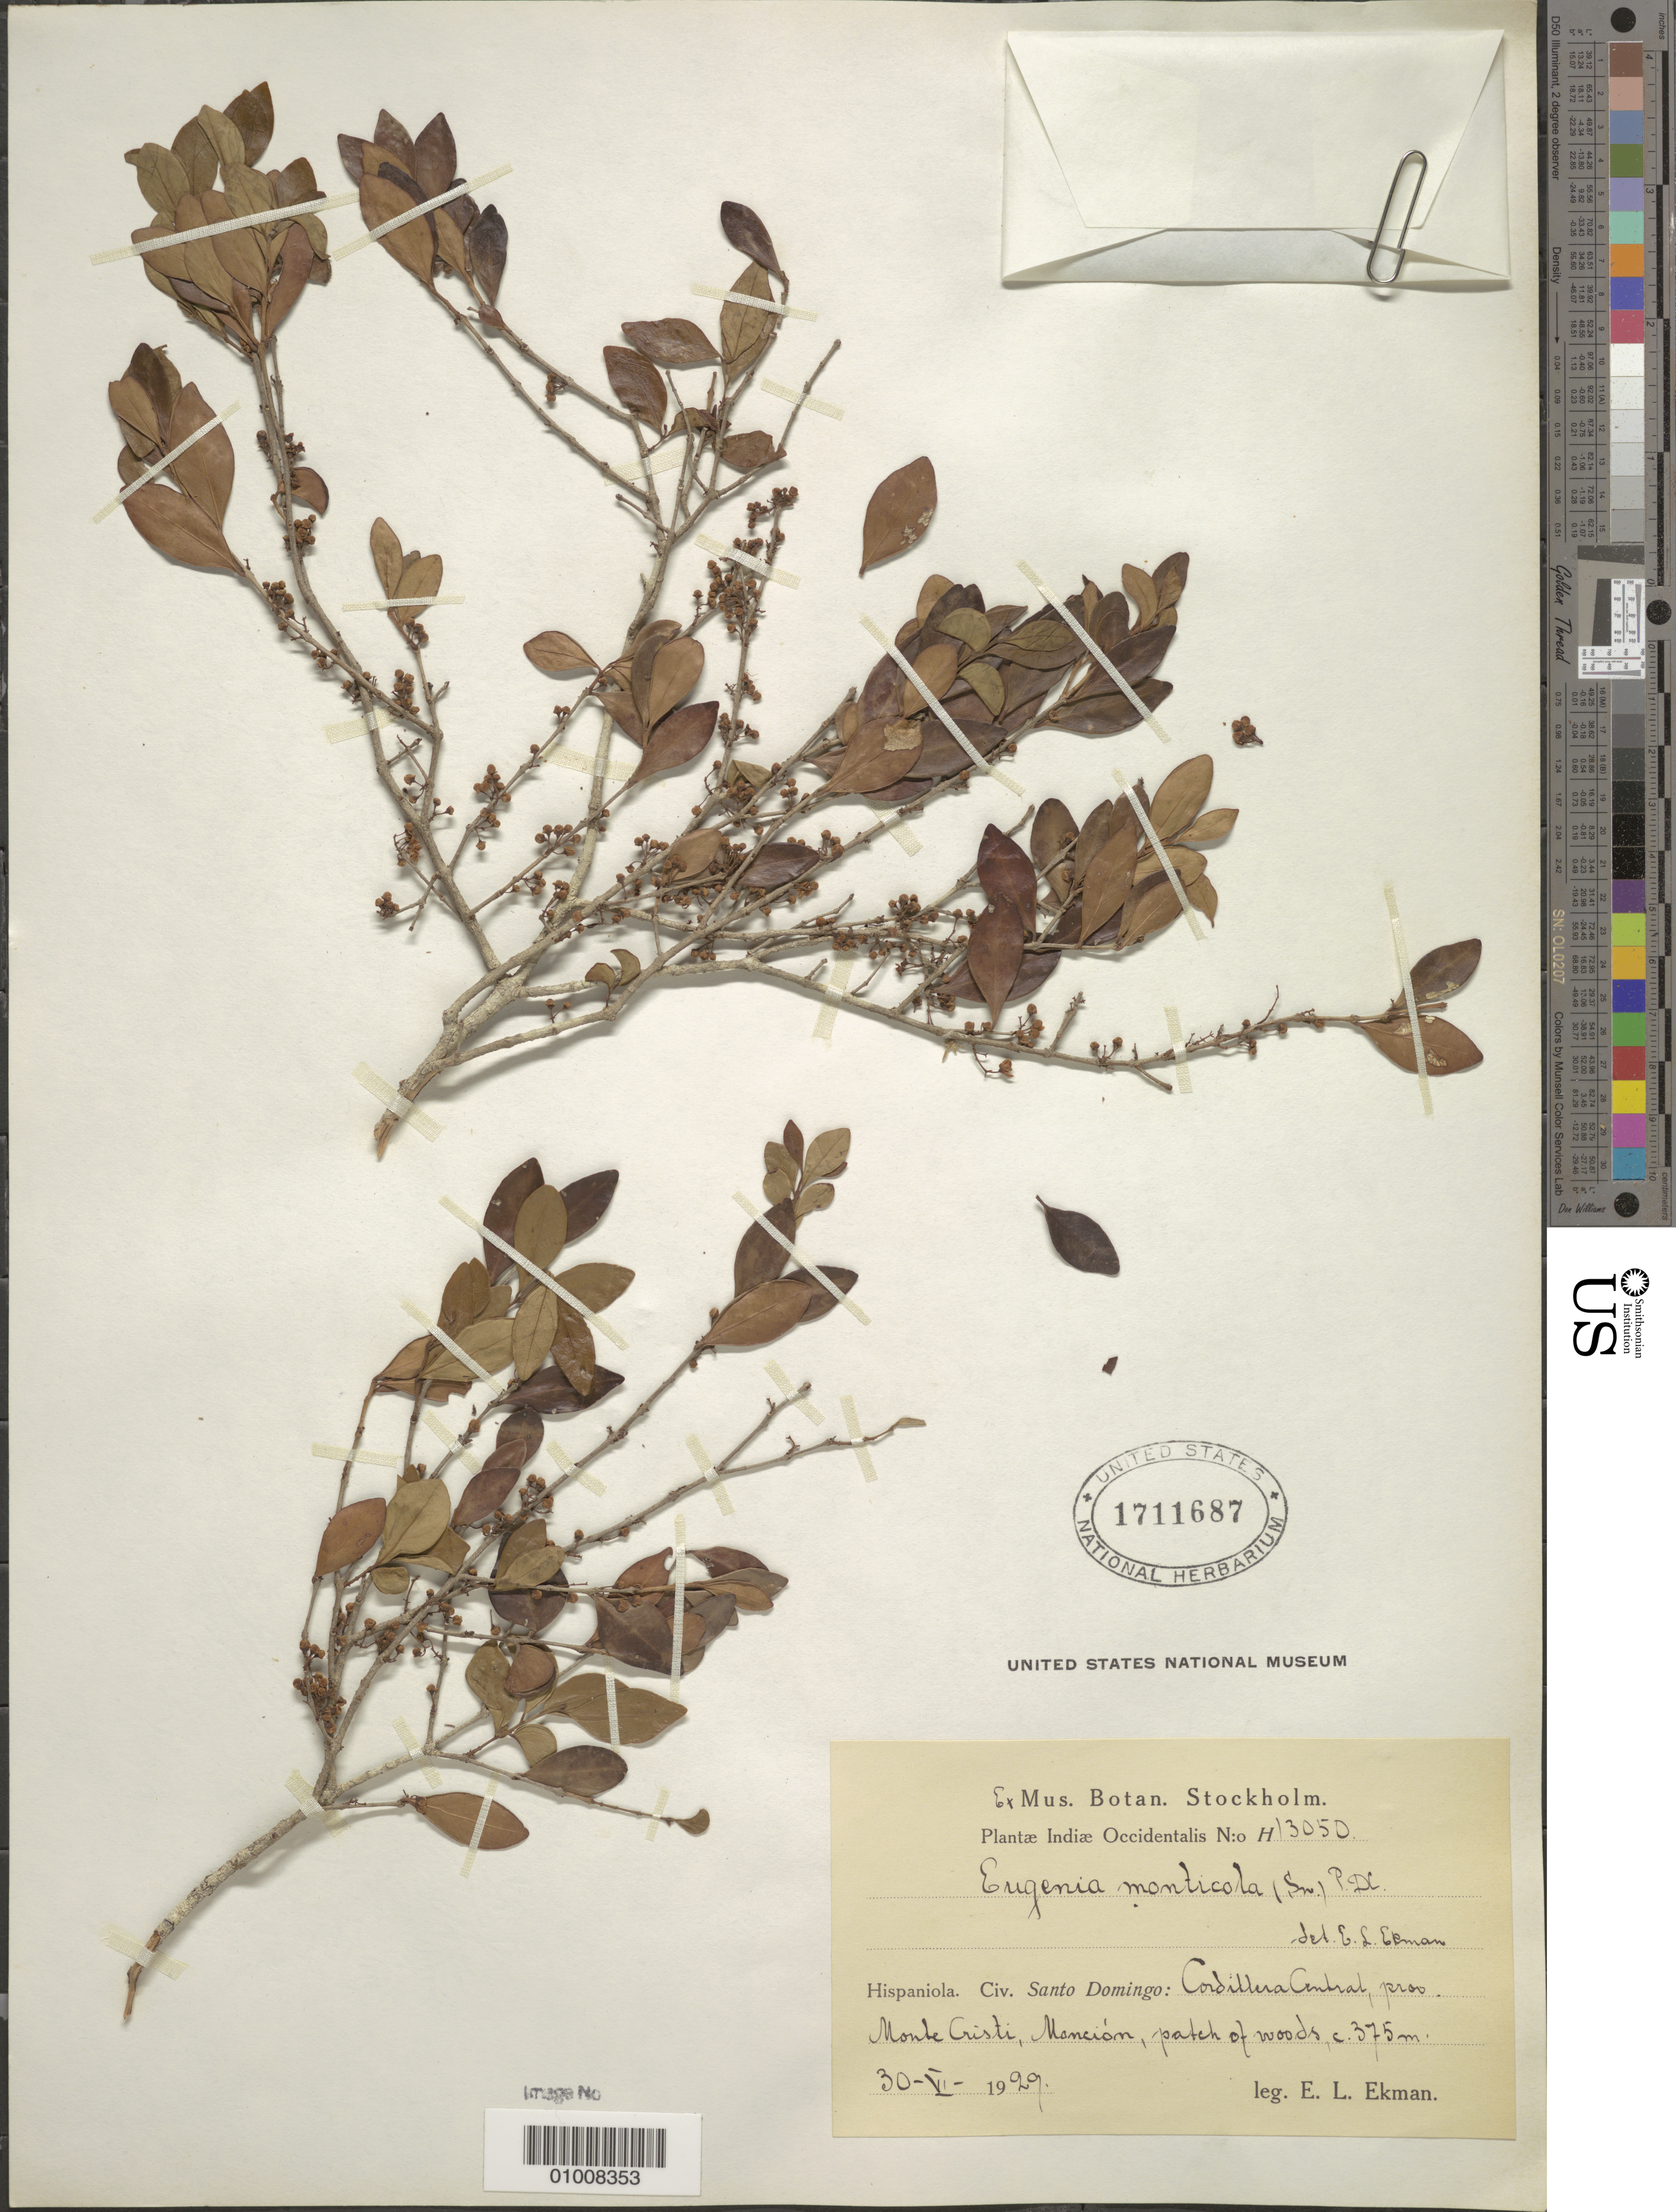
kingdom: Plantae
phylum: Tracheophyta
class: Magnoliopsida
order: Myrtales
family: Myrtaceae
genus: Eugenia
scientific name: Eugenia monticola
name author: (Sw.) DC.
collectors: E. L. Ekman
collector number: H 13050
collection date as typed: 30 Jun 1929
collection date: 1929-06-30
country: Dominican Republic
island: Hispaniola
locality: Cordillera Central, Prov. Monte Cristi, Moncion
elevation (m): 375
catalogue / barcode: US 1711687